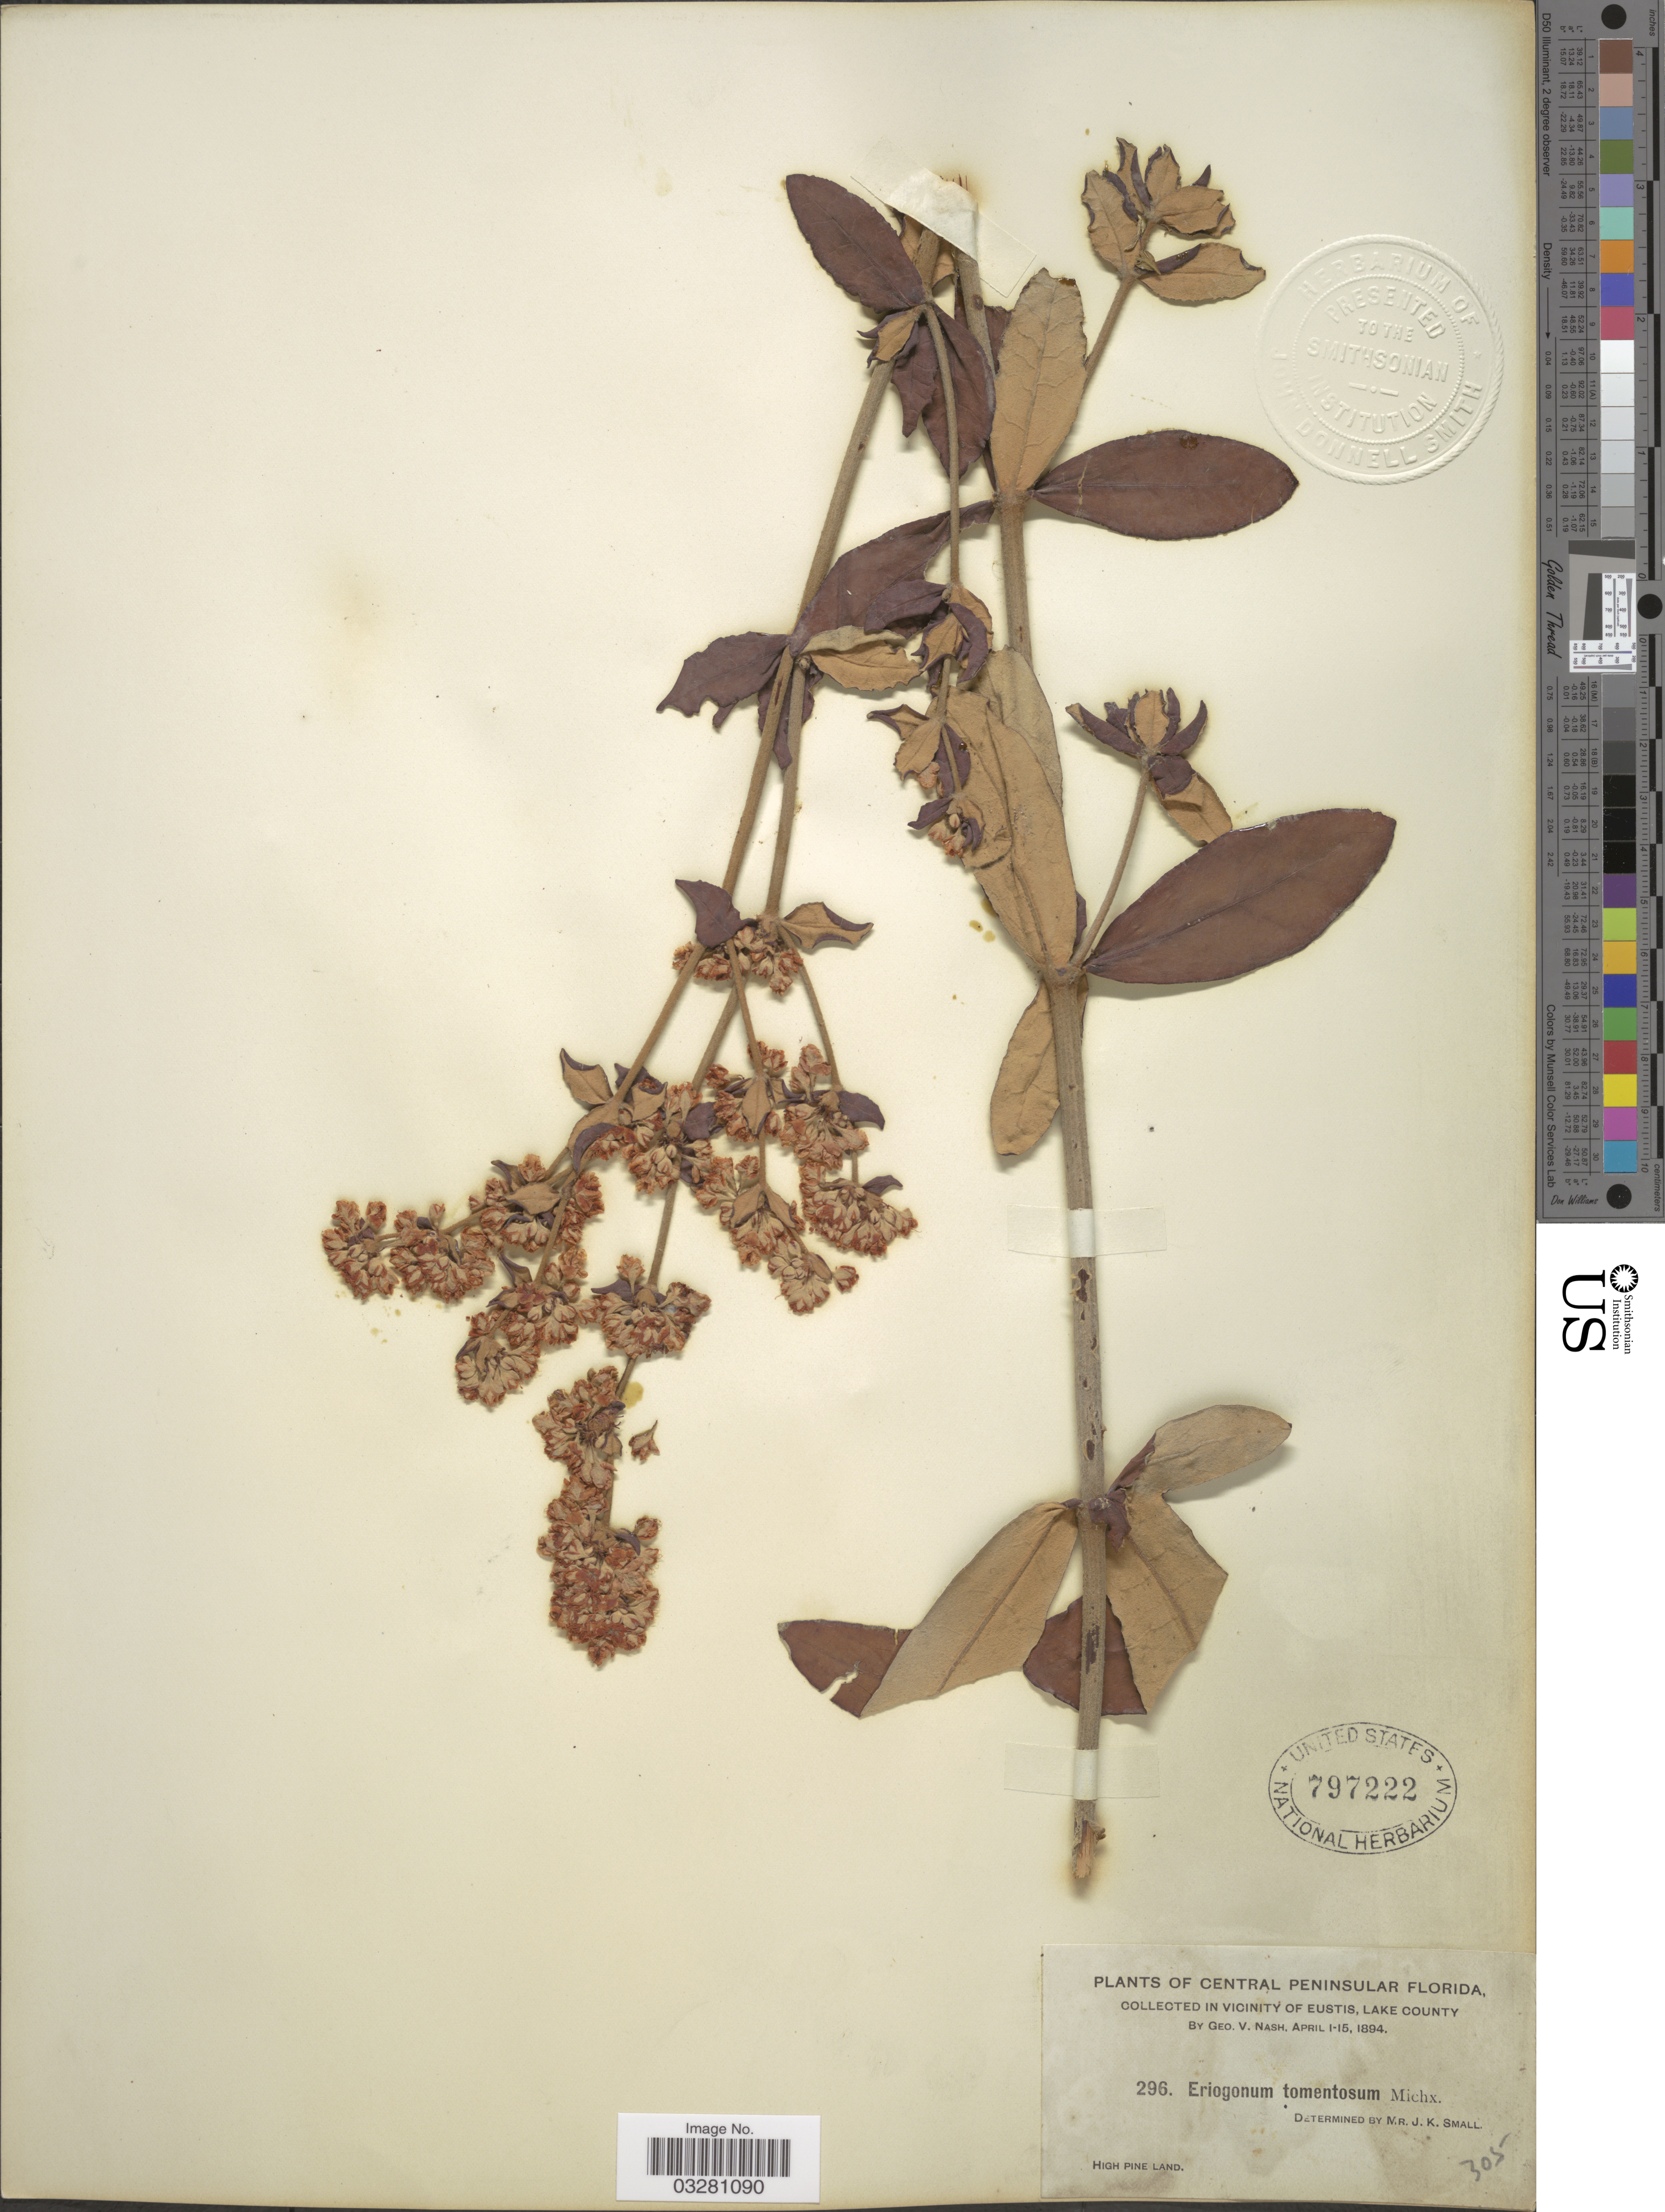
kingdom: Plantae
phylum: Tracheophyta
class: Magnoliopsida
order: Caryophyllales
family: Polygonaceae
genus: Eriogonum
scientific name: Eriogonum tomentosum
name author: Michx.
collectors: G. V. Nash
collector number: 296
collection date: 1894-04-01/1894-04-15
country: United States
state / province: Florida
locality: Central Peninsular Florida. Vicinity of Eustis, Lake County.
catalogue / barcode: US 797222